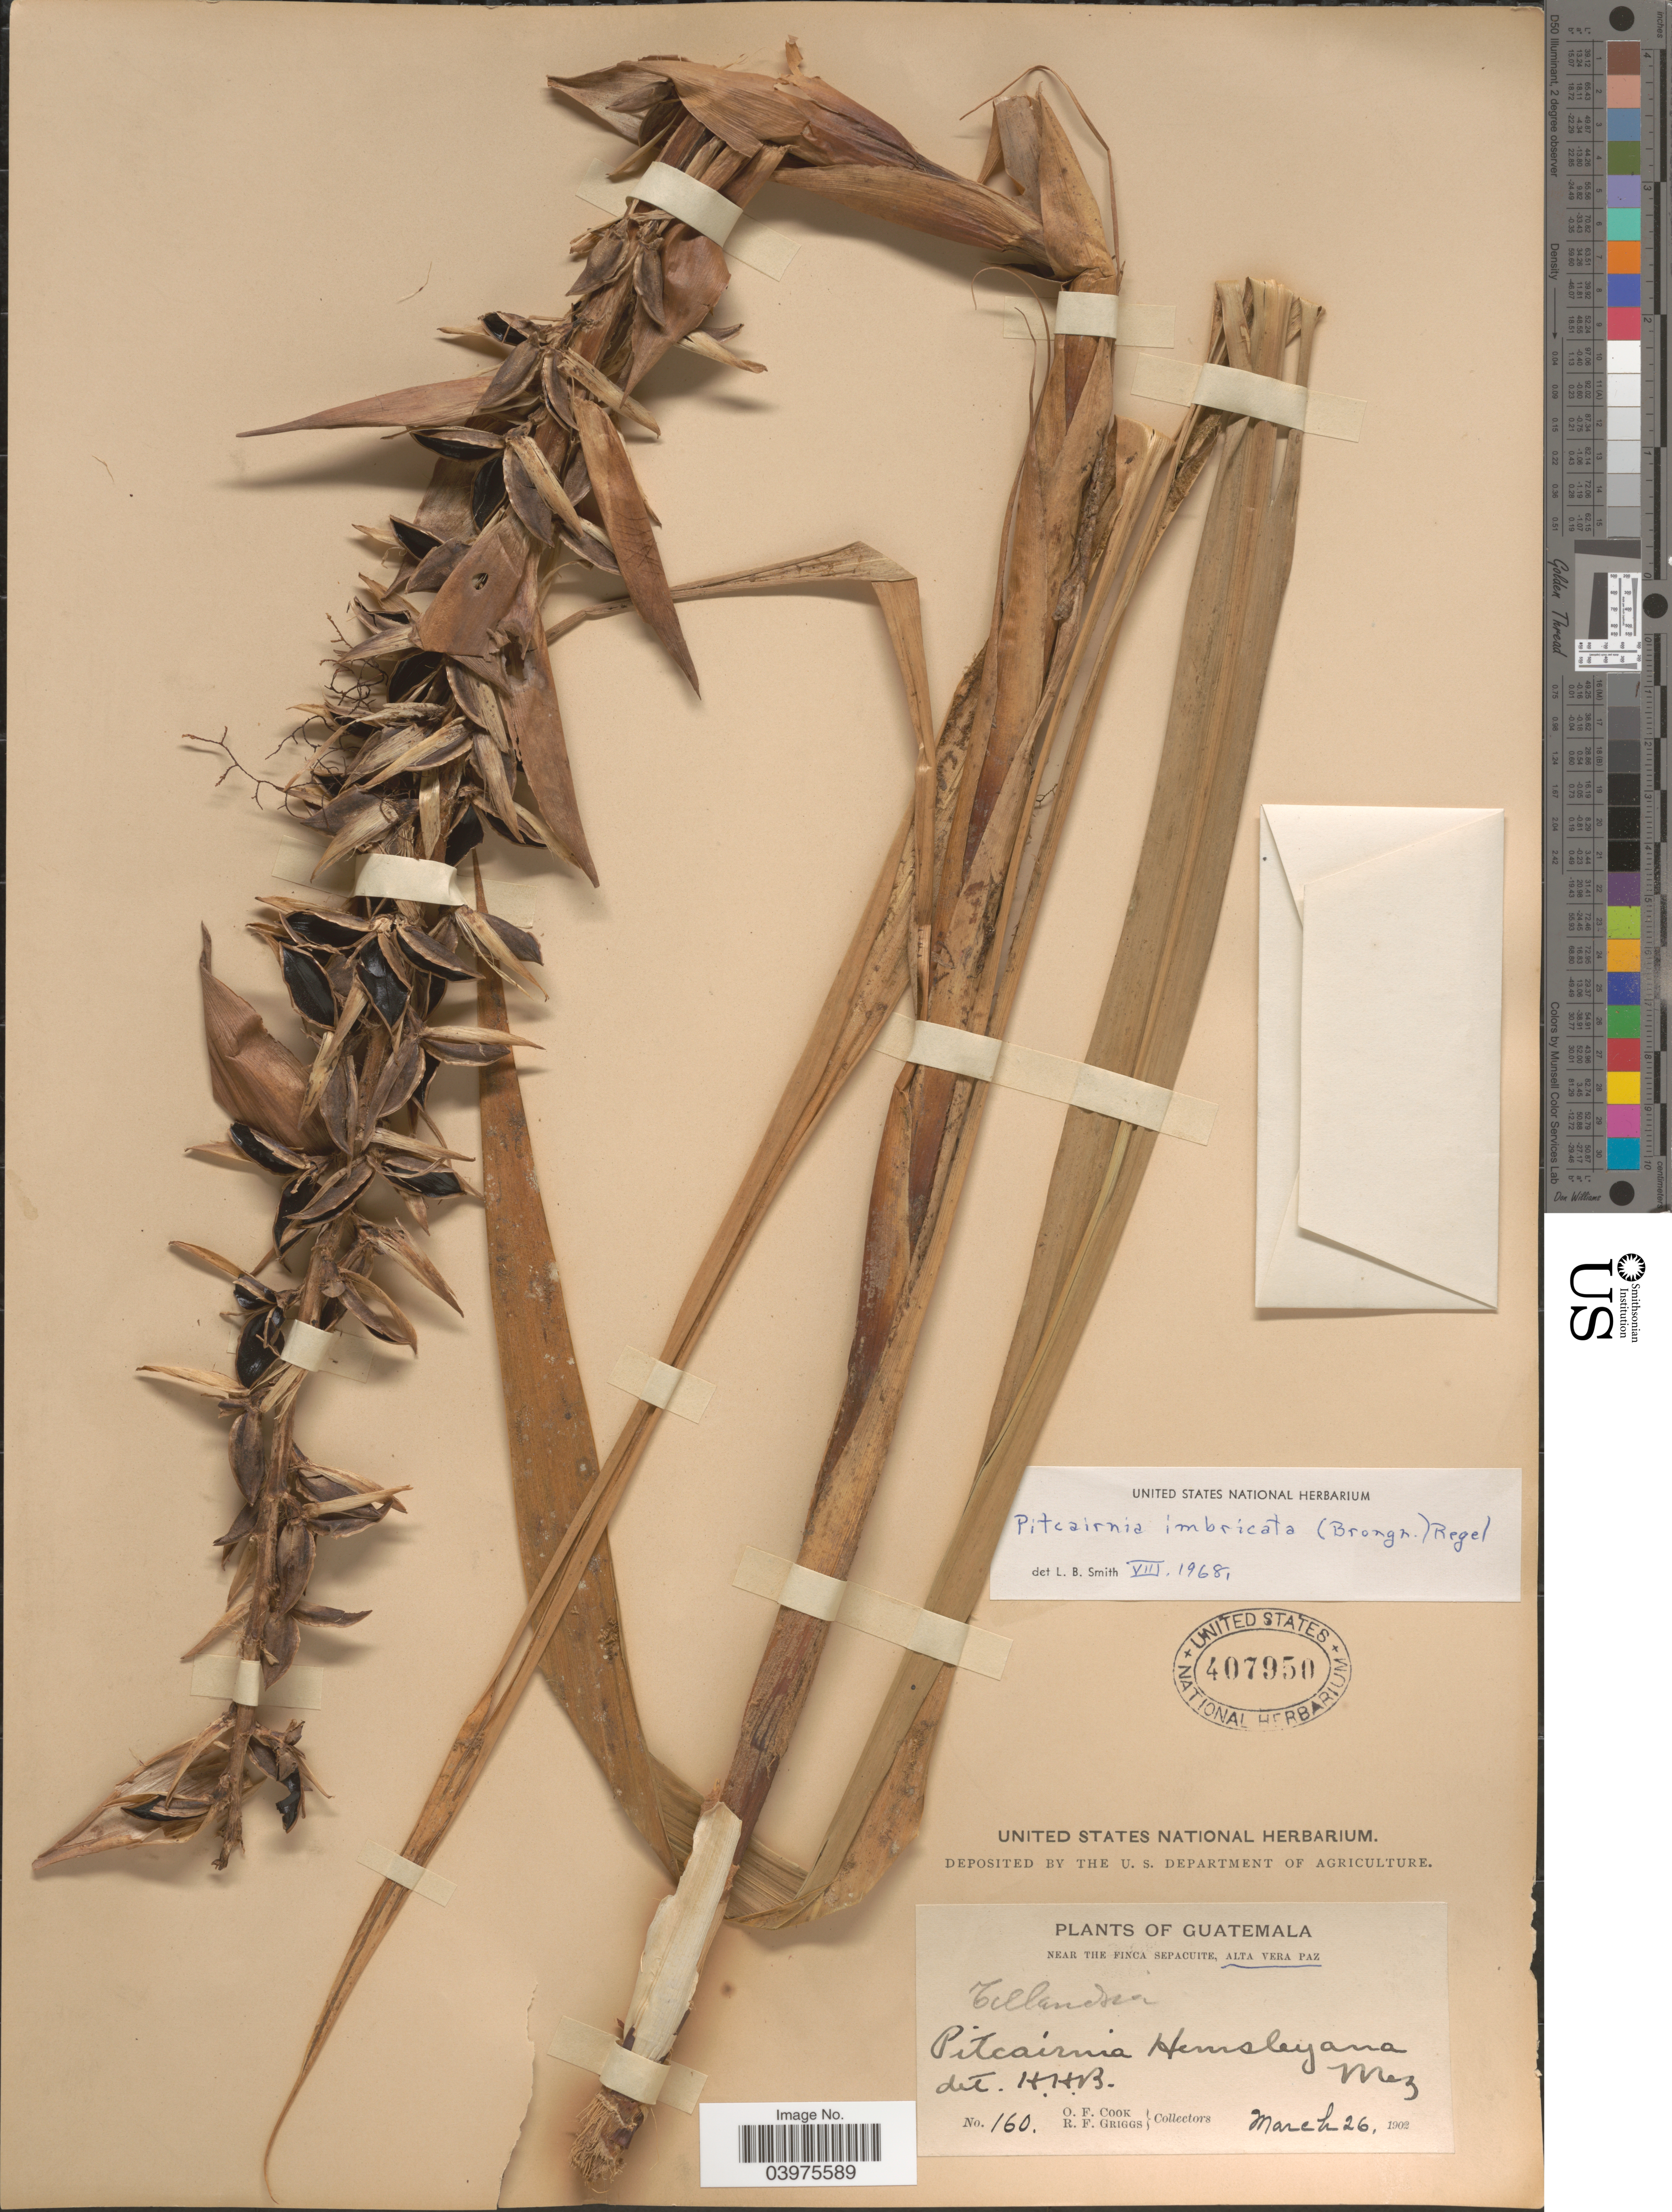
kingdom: Plantae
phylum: Tracheophyta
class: Liliopsida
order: Poales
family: Bromeliaceae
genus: Pitcairnia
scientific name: Pitcairnia imbricata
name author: (Brongn.) Regel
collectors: O. F. Cook & R. F. Griggs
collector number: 160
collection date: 1902-03-26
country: Guatemala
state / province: Alta Verapaz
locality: Near the finca Sepacuite, Alta Vera Paz.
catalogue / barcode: US 407950